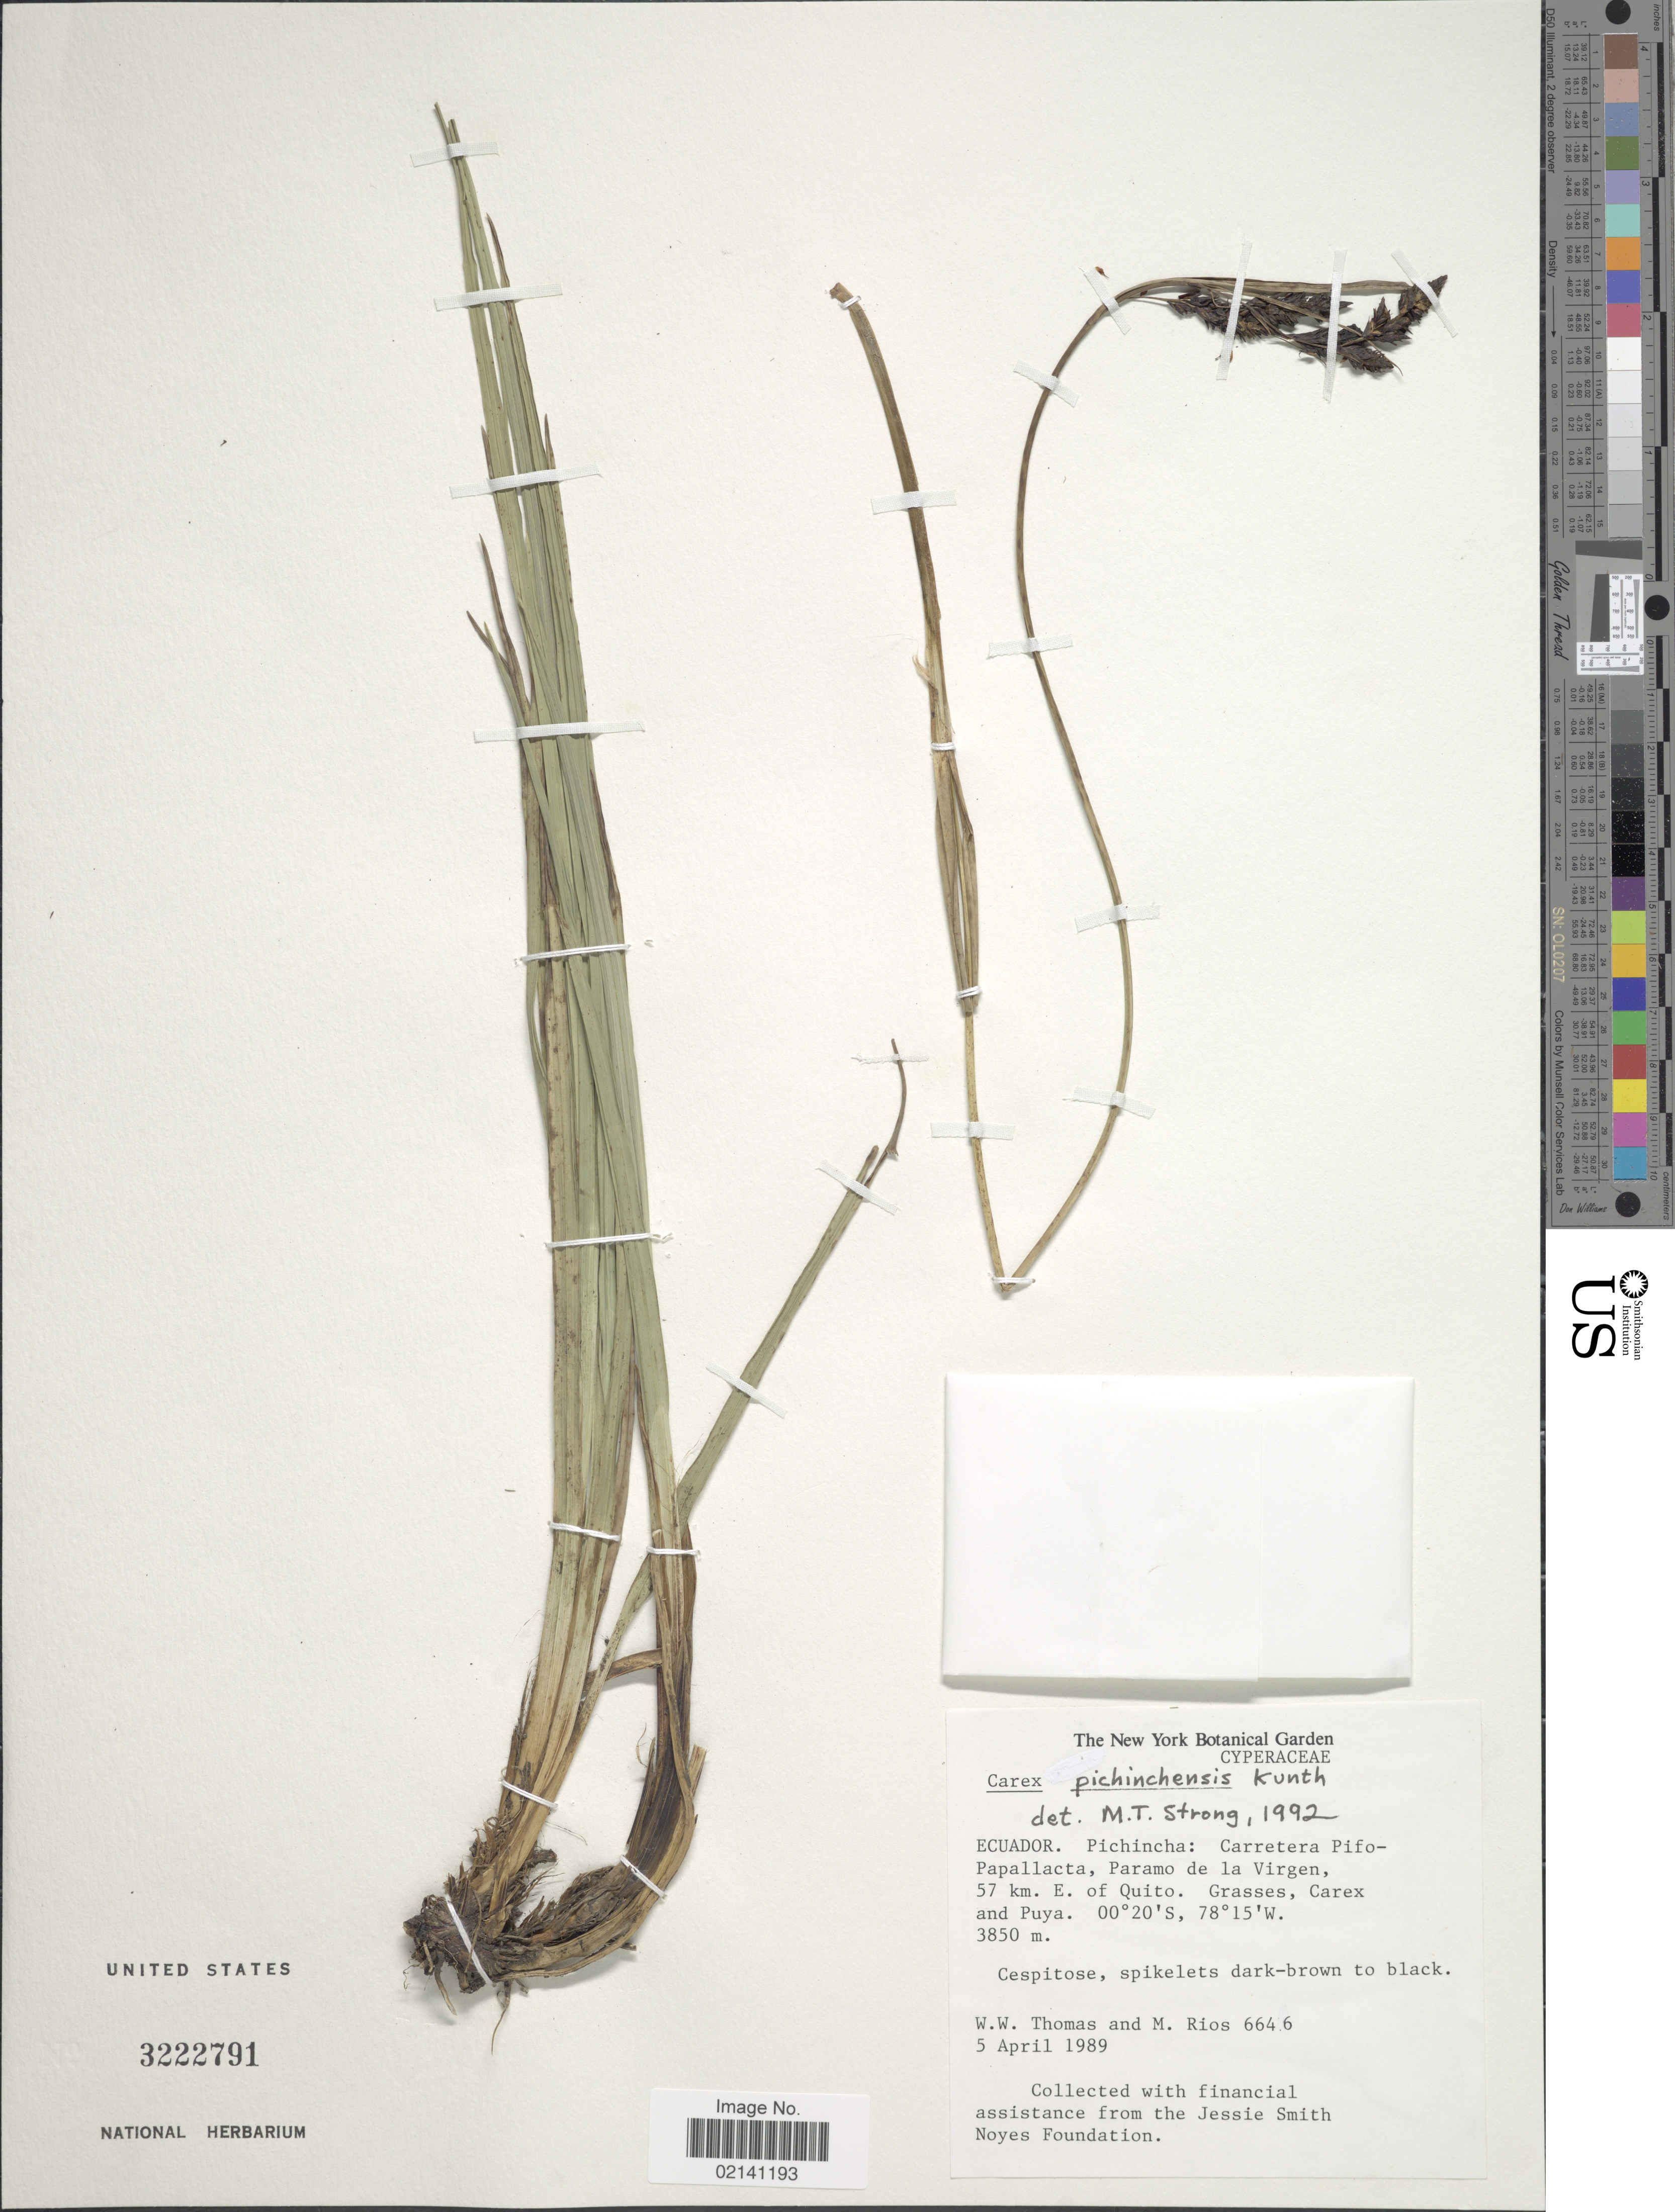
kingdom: Plantae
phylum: Tracheophyta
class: Liliopsida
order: Poales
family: Cyperaceae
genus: Carex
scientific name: Carex pichinchensis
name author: Kunth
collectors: W. W. Thomas & M. Barrios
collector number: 664.6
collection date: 1989-04-05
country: Ecuador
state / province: Pichincha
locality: Carretera Pifo-Papallacta, Paramo de la Virgen, 57 km. E. of Quito.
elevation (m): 3850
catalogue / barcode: US 3222791